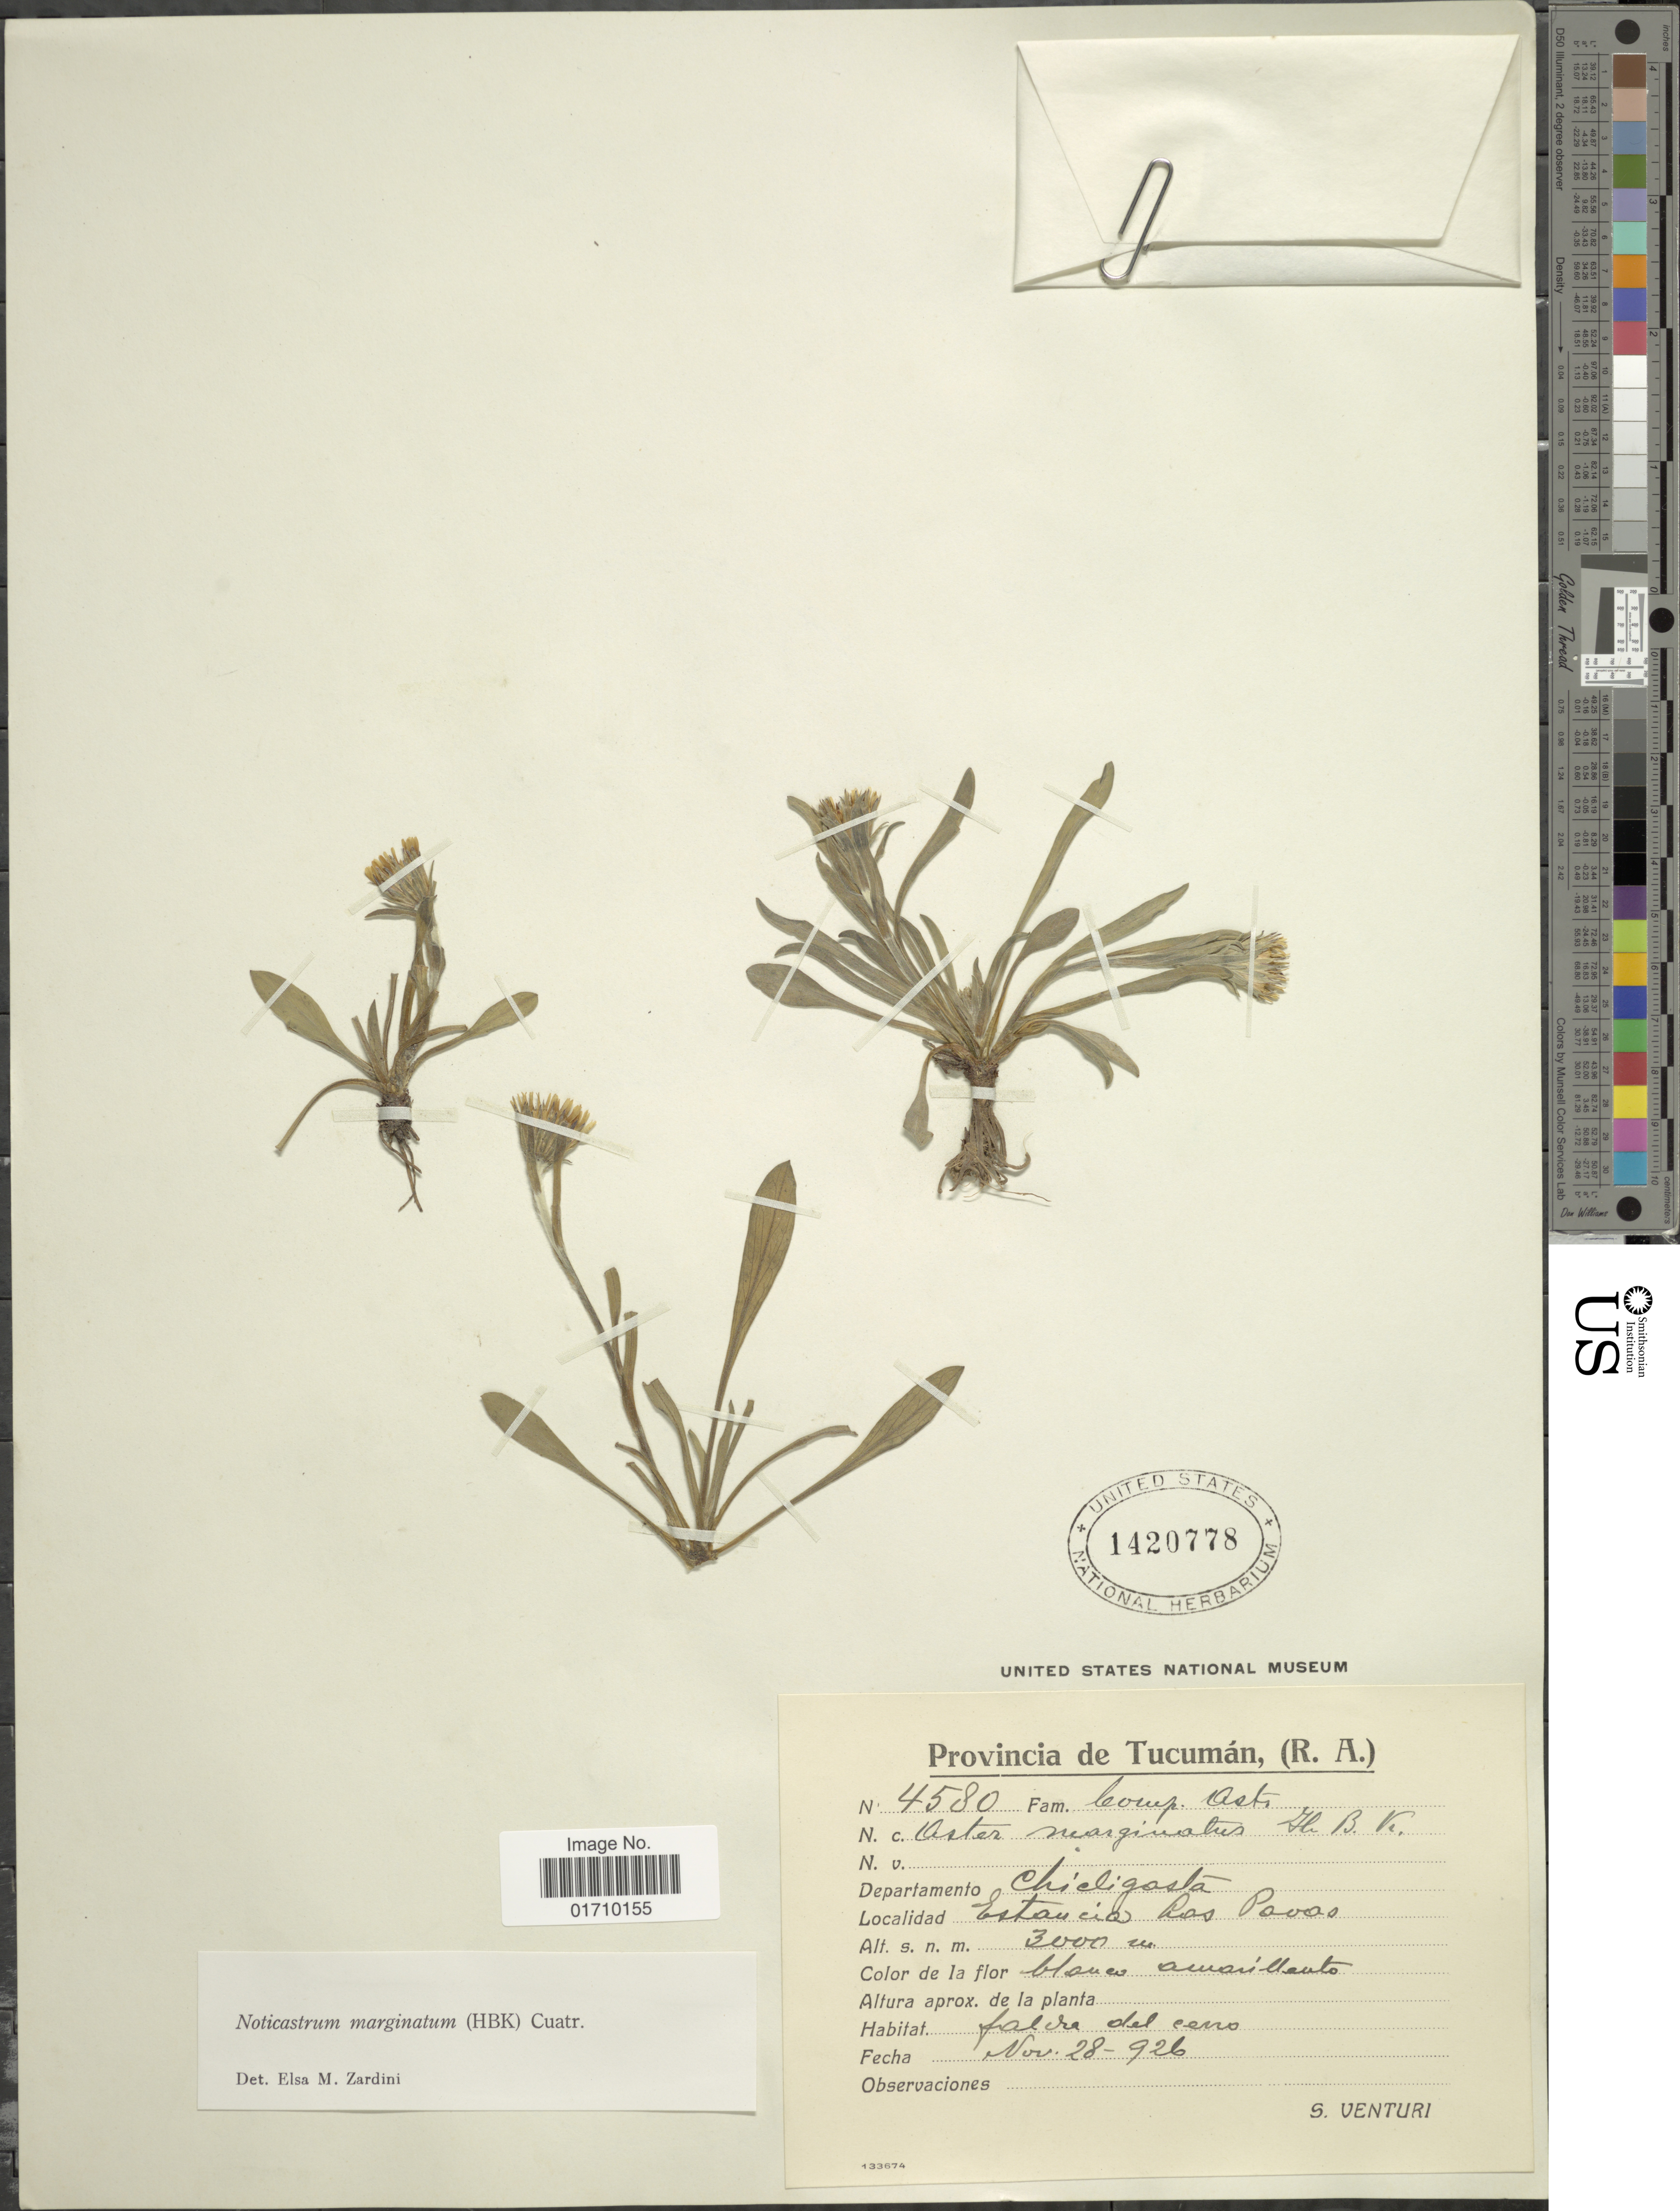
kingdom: Plantae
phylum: Tracheophyta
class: Magnoliopsida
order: Asterales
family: Asteraceae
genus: Noticastrum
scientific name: Noticastrum marginatum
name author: (Kunth) Cuatrec.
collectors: S. Venturi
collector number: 4580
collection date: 1926-11-28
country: Argentina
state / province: Tucuman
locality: Departamento Chicligasta, Estancia Las Pavas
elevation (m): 3000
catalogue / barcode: US 1420778